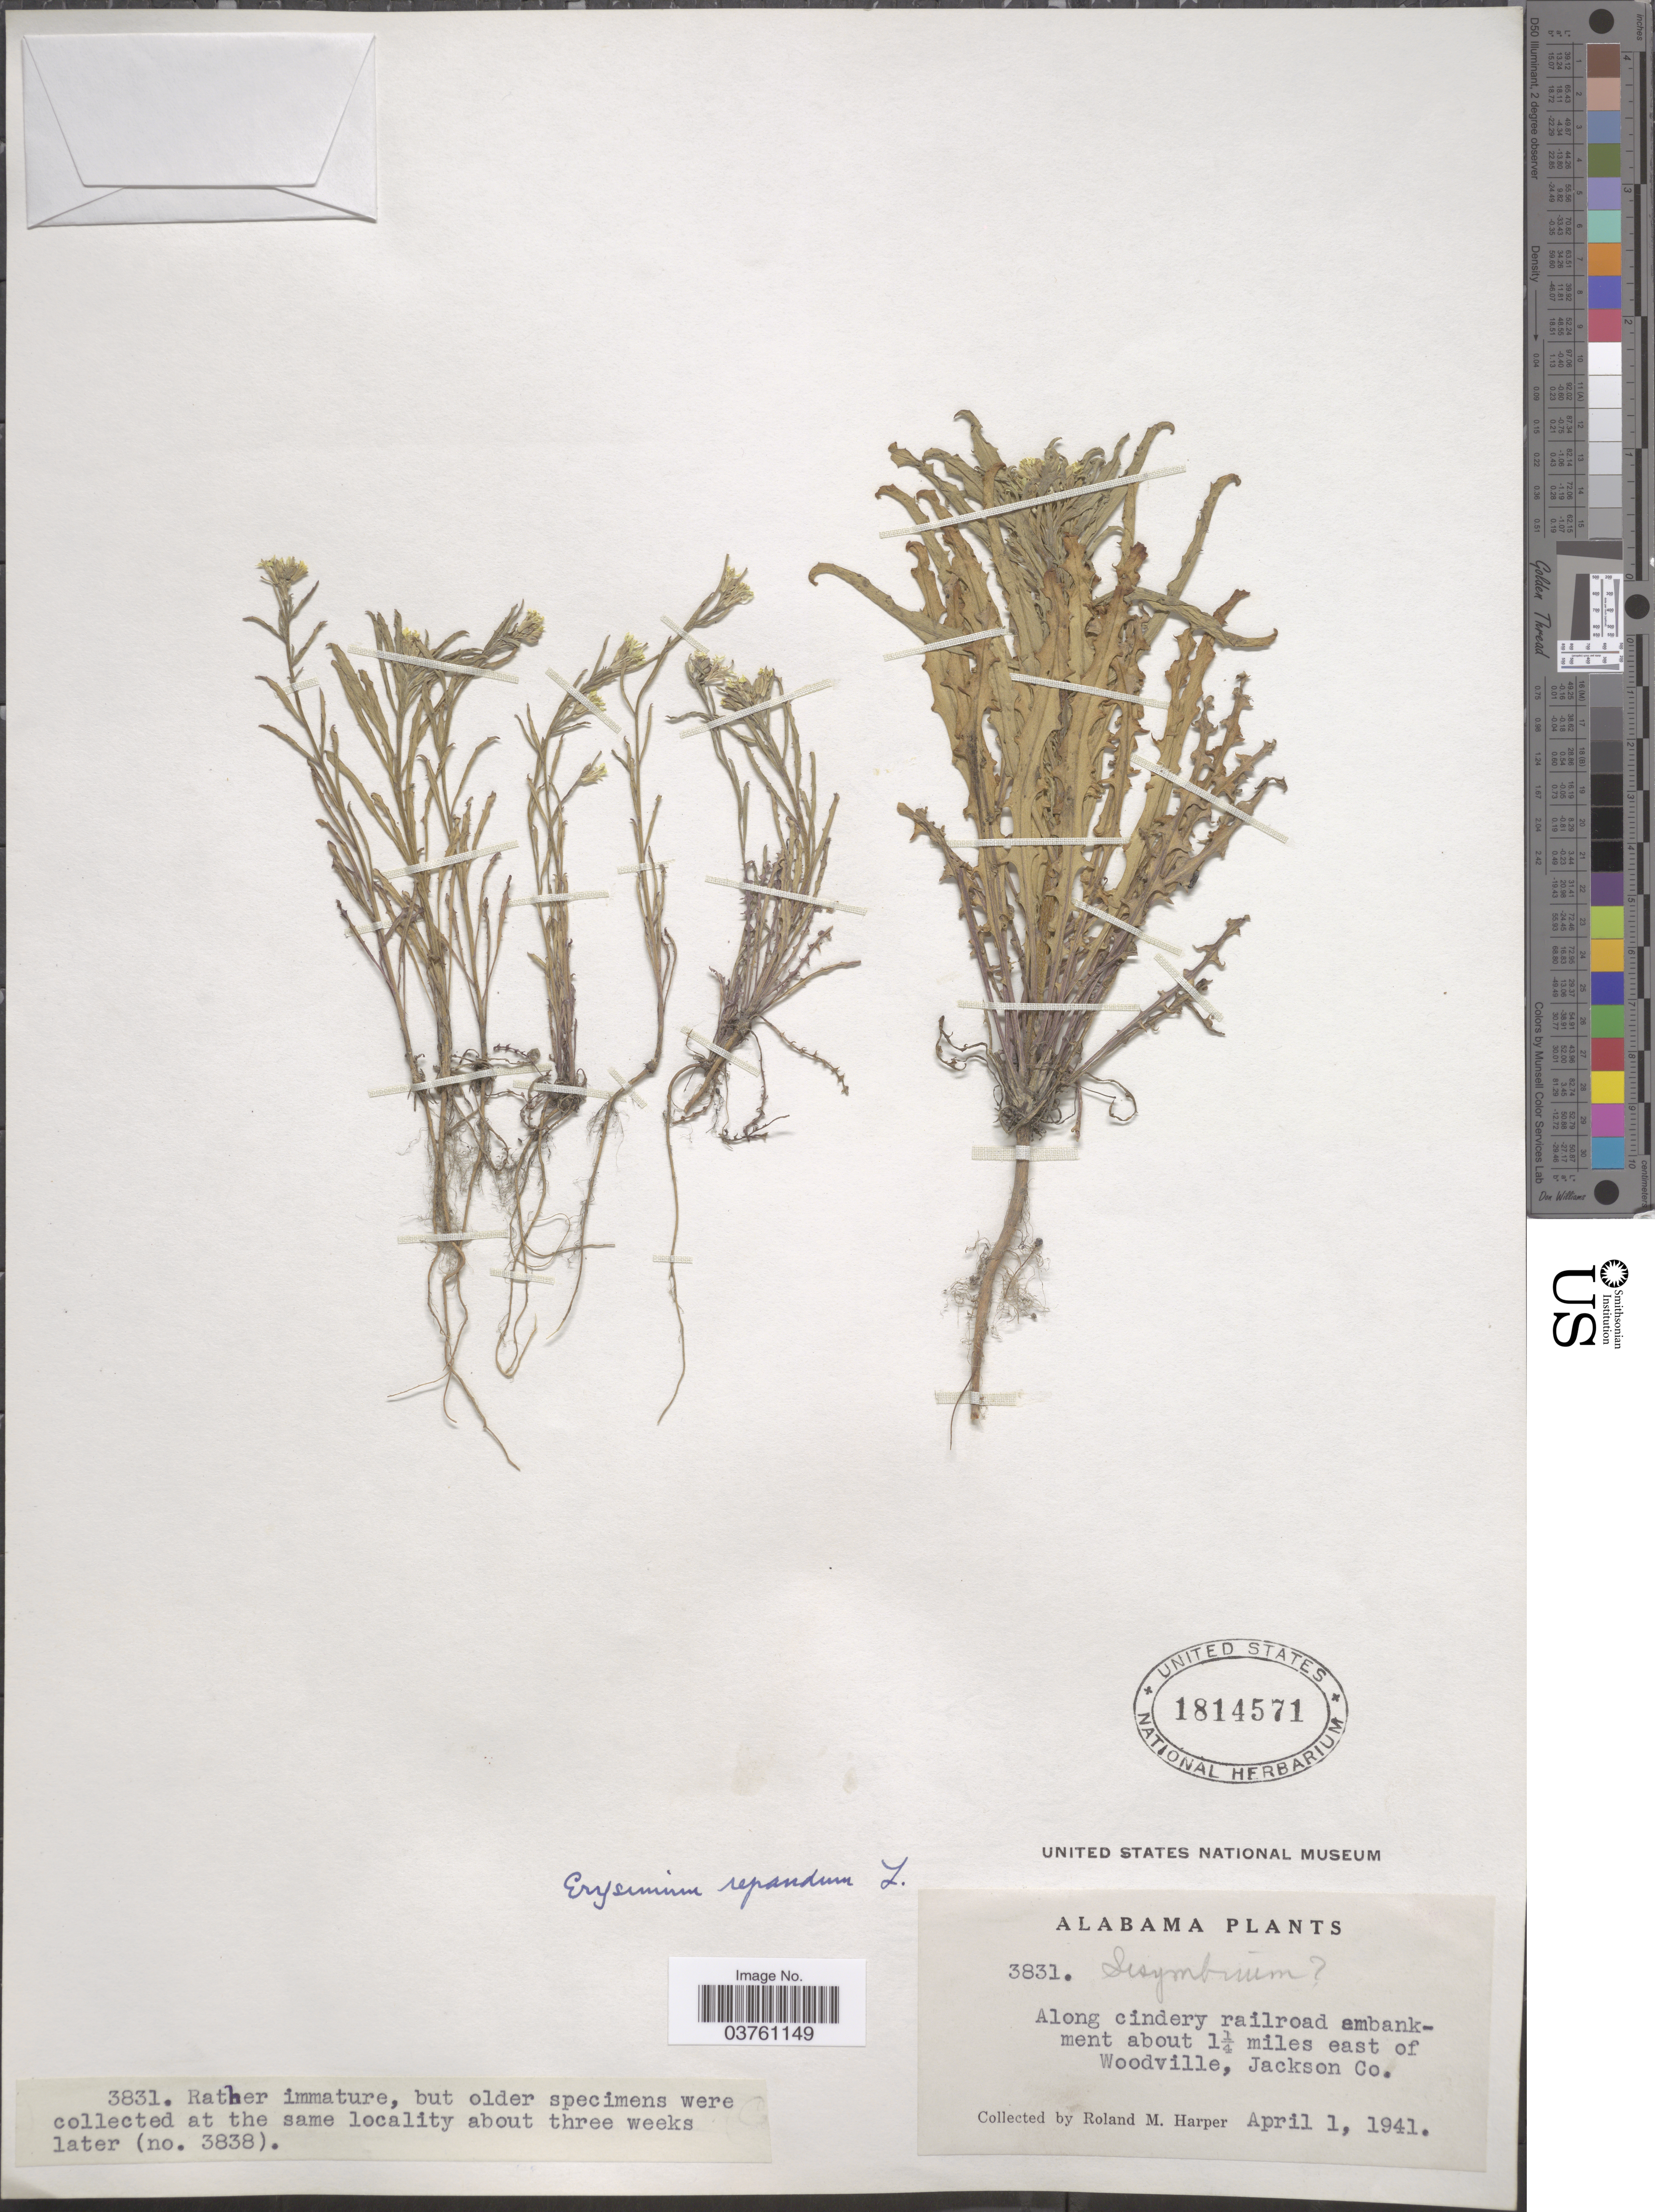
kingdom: Plantae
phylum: Tracheophyta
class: Magnoliopsida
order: Brassicales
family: Brassicaceae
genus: Erysimum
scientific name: Erysimum repandum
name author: L.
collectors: R. M. Harper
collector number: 3831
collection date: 1941-04-01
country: United States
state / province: Alabama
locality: Along cindery railroad embankment about 1¼ miles east of Woodville, Jackson Co.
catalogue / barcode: US 1814571